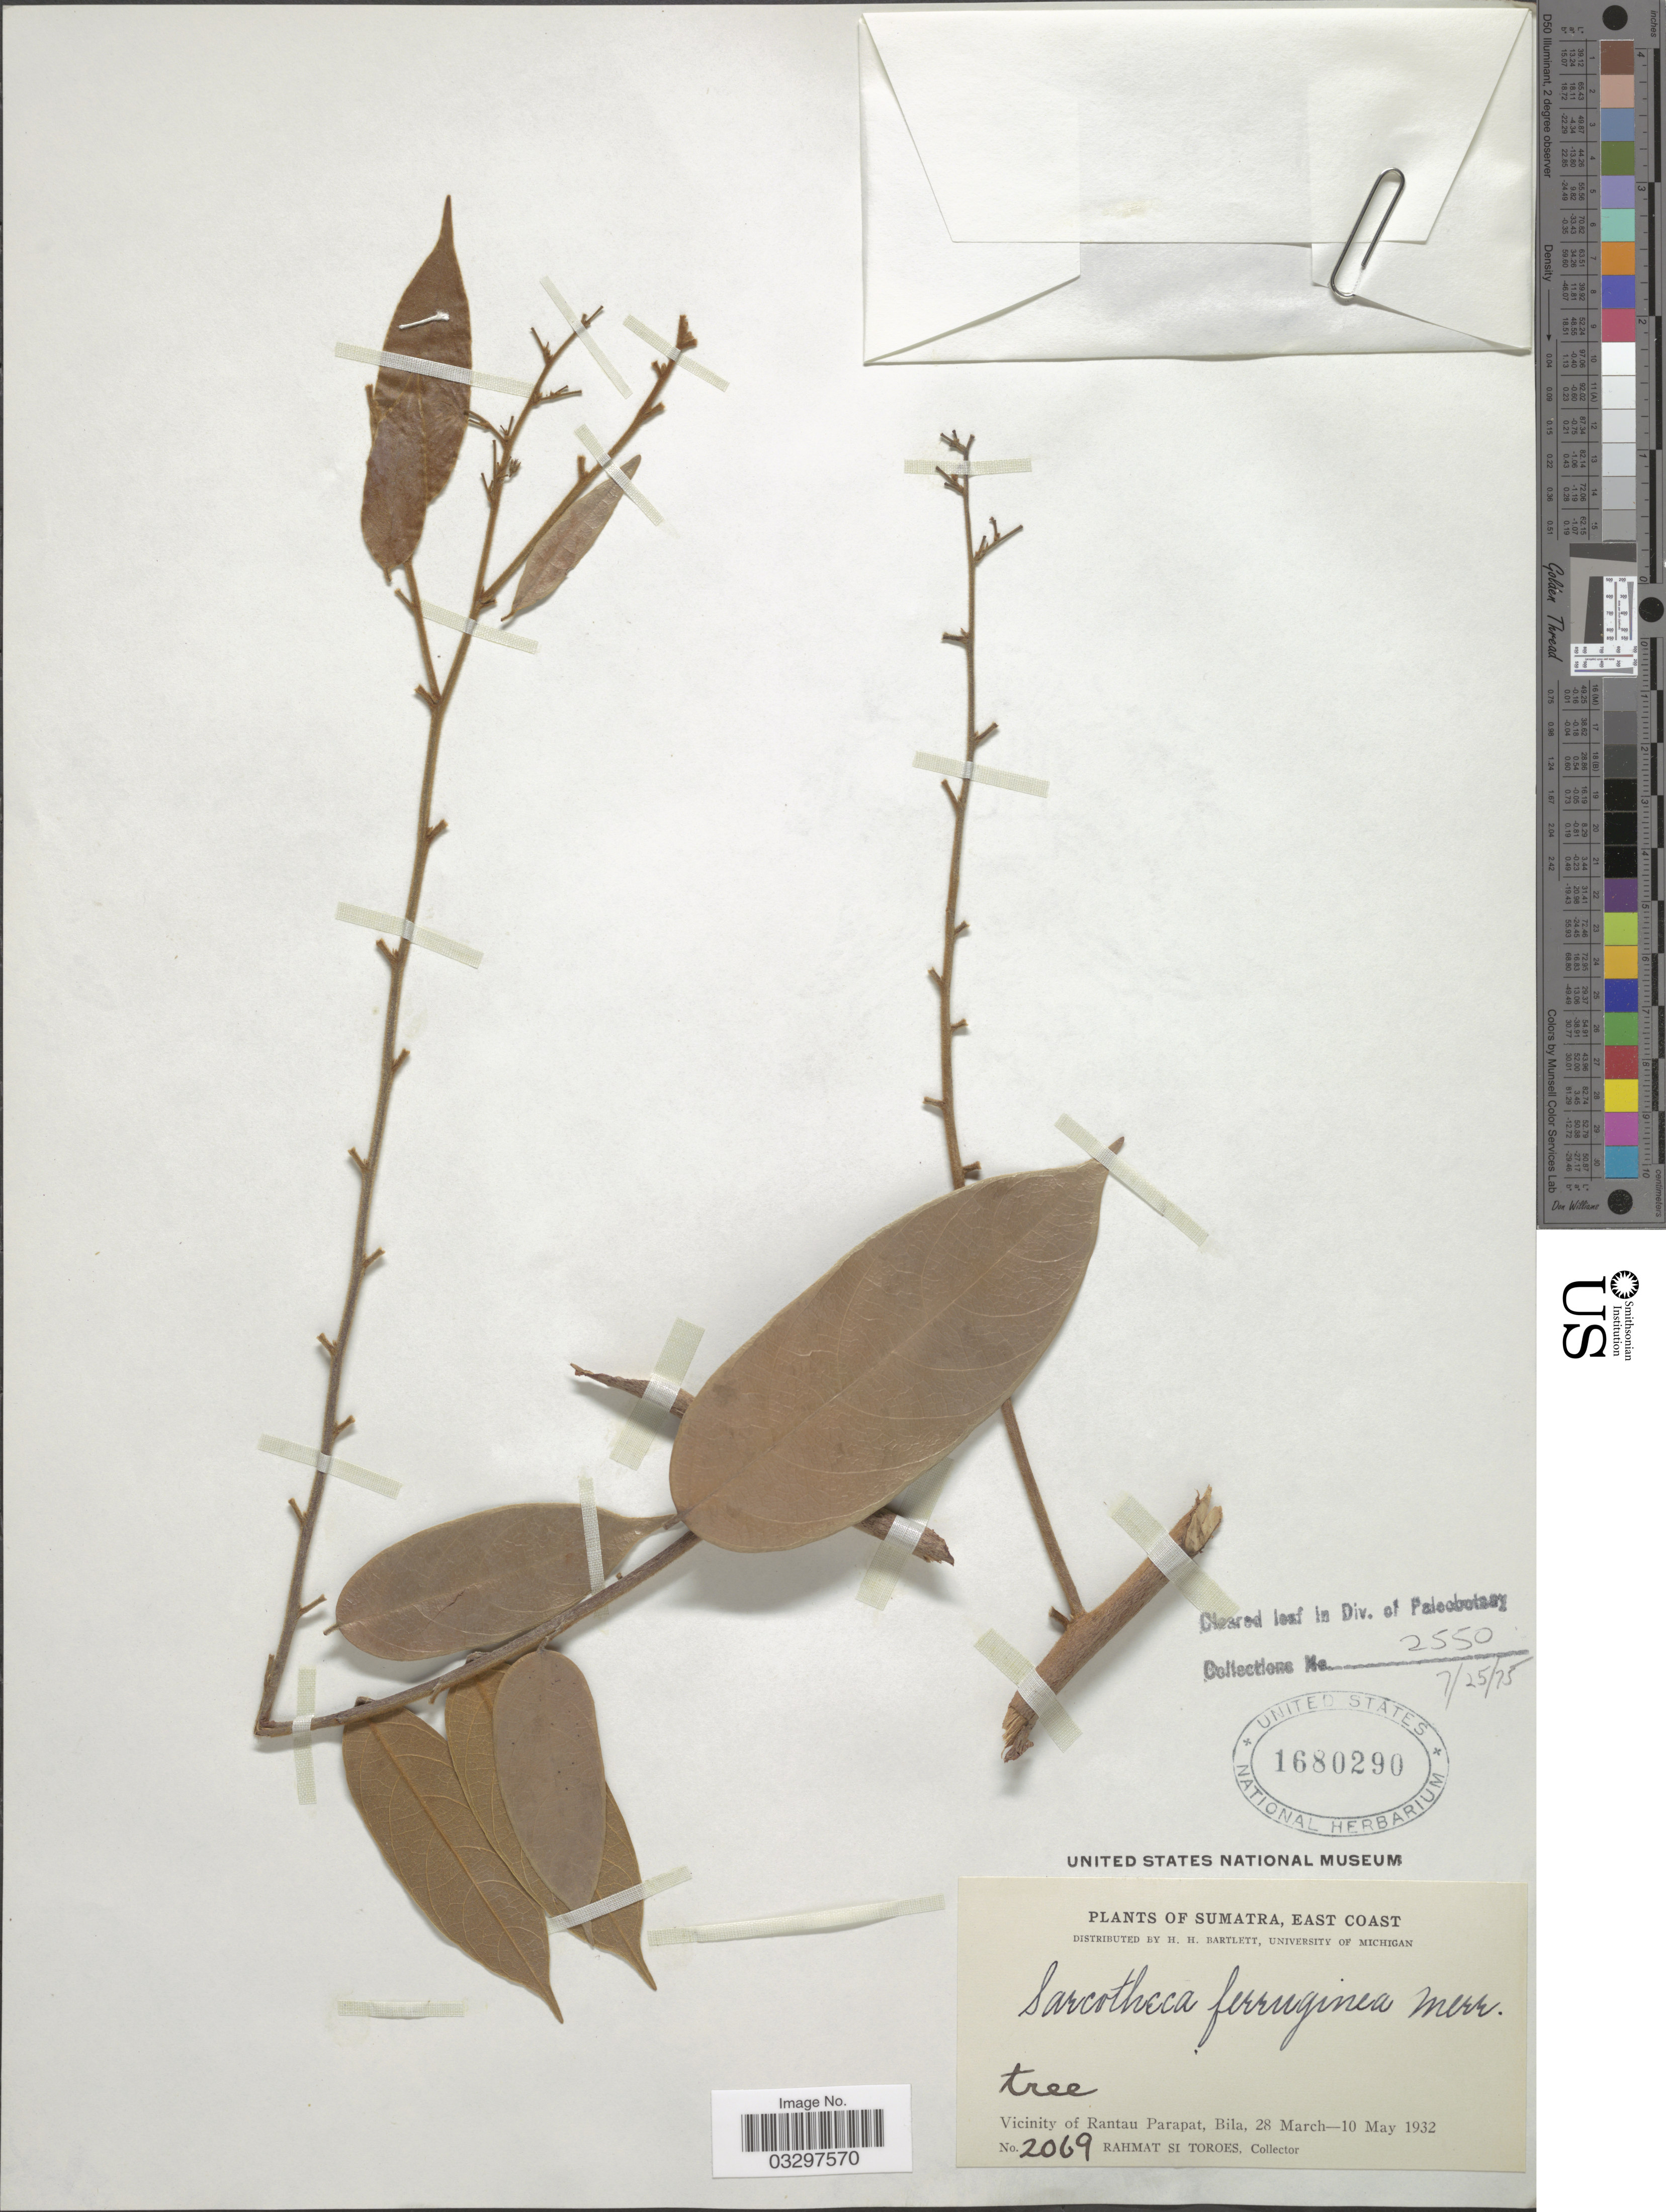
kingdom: Plantae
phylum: Tracheophyta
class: Magnoliopsida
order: Oxalidales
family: Oxalidaceae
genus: Sarcotheca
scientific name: Sarcotheca ferruginea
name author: Merr.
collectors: Rahmat Si Boeea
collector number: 2069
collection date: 1932-03-28/1932-05-10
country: Indonesia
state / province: Sumatra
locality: East Coast. Vicinity of Rantau Parapat, Bila.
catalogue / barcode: US 1680290